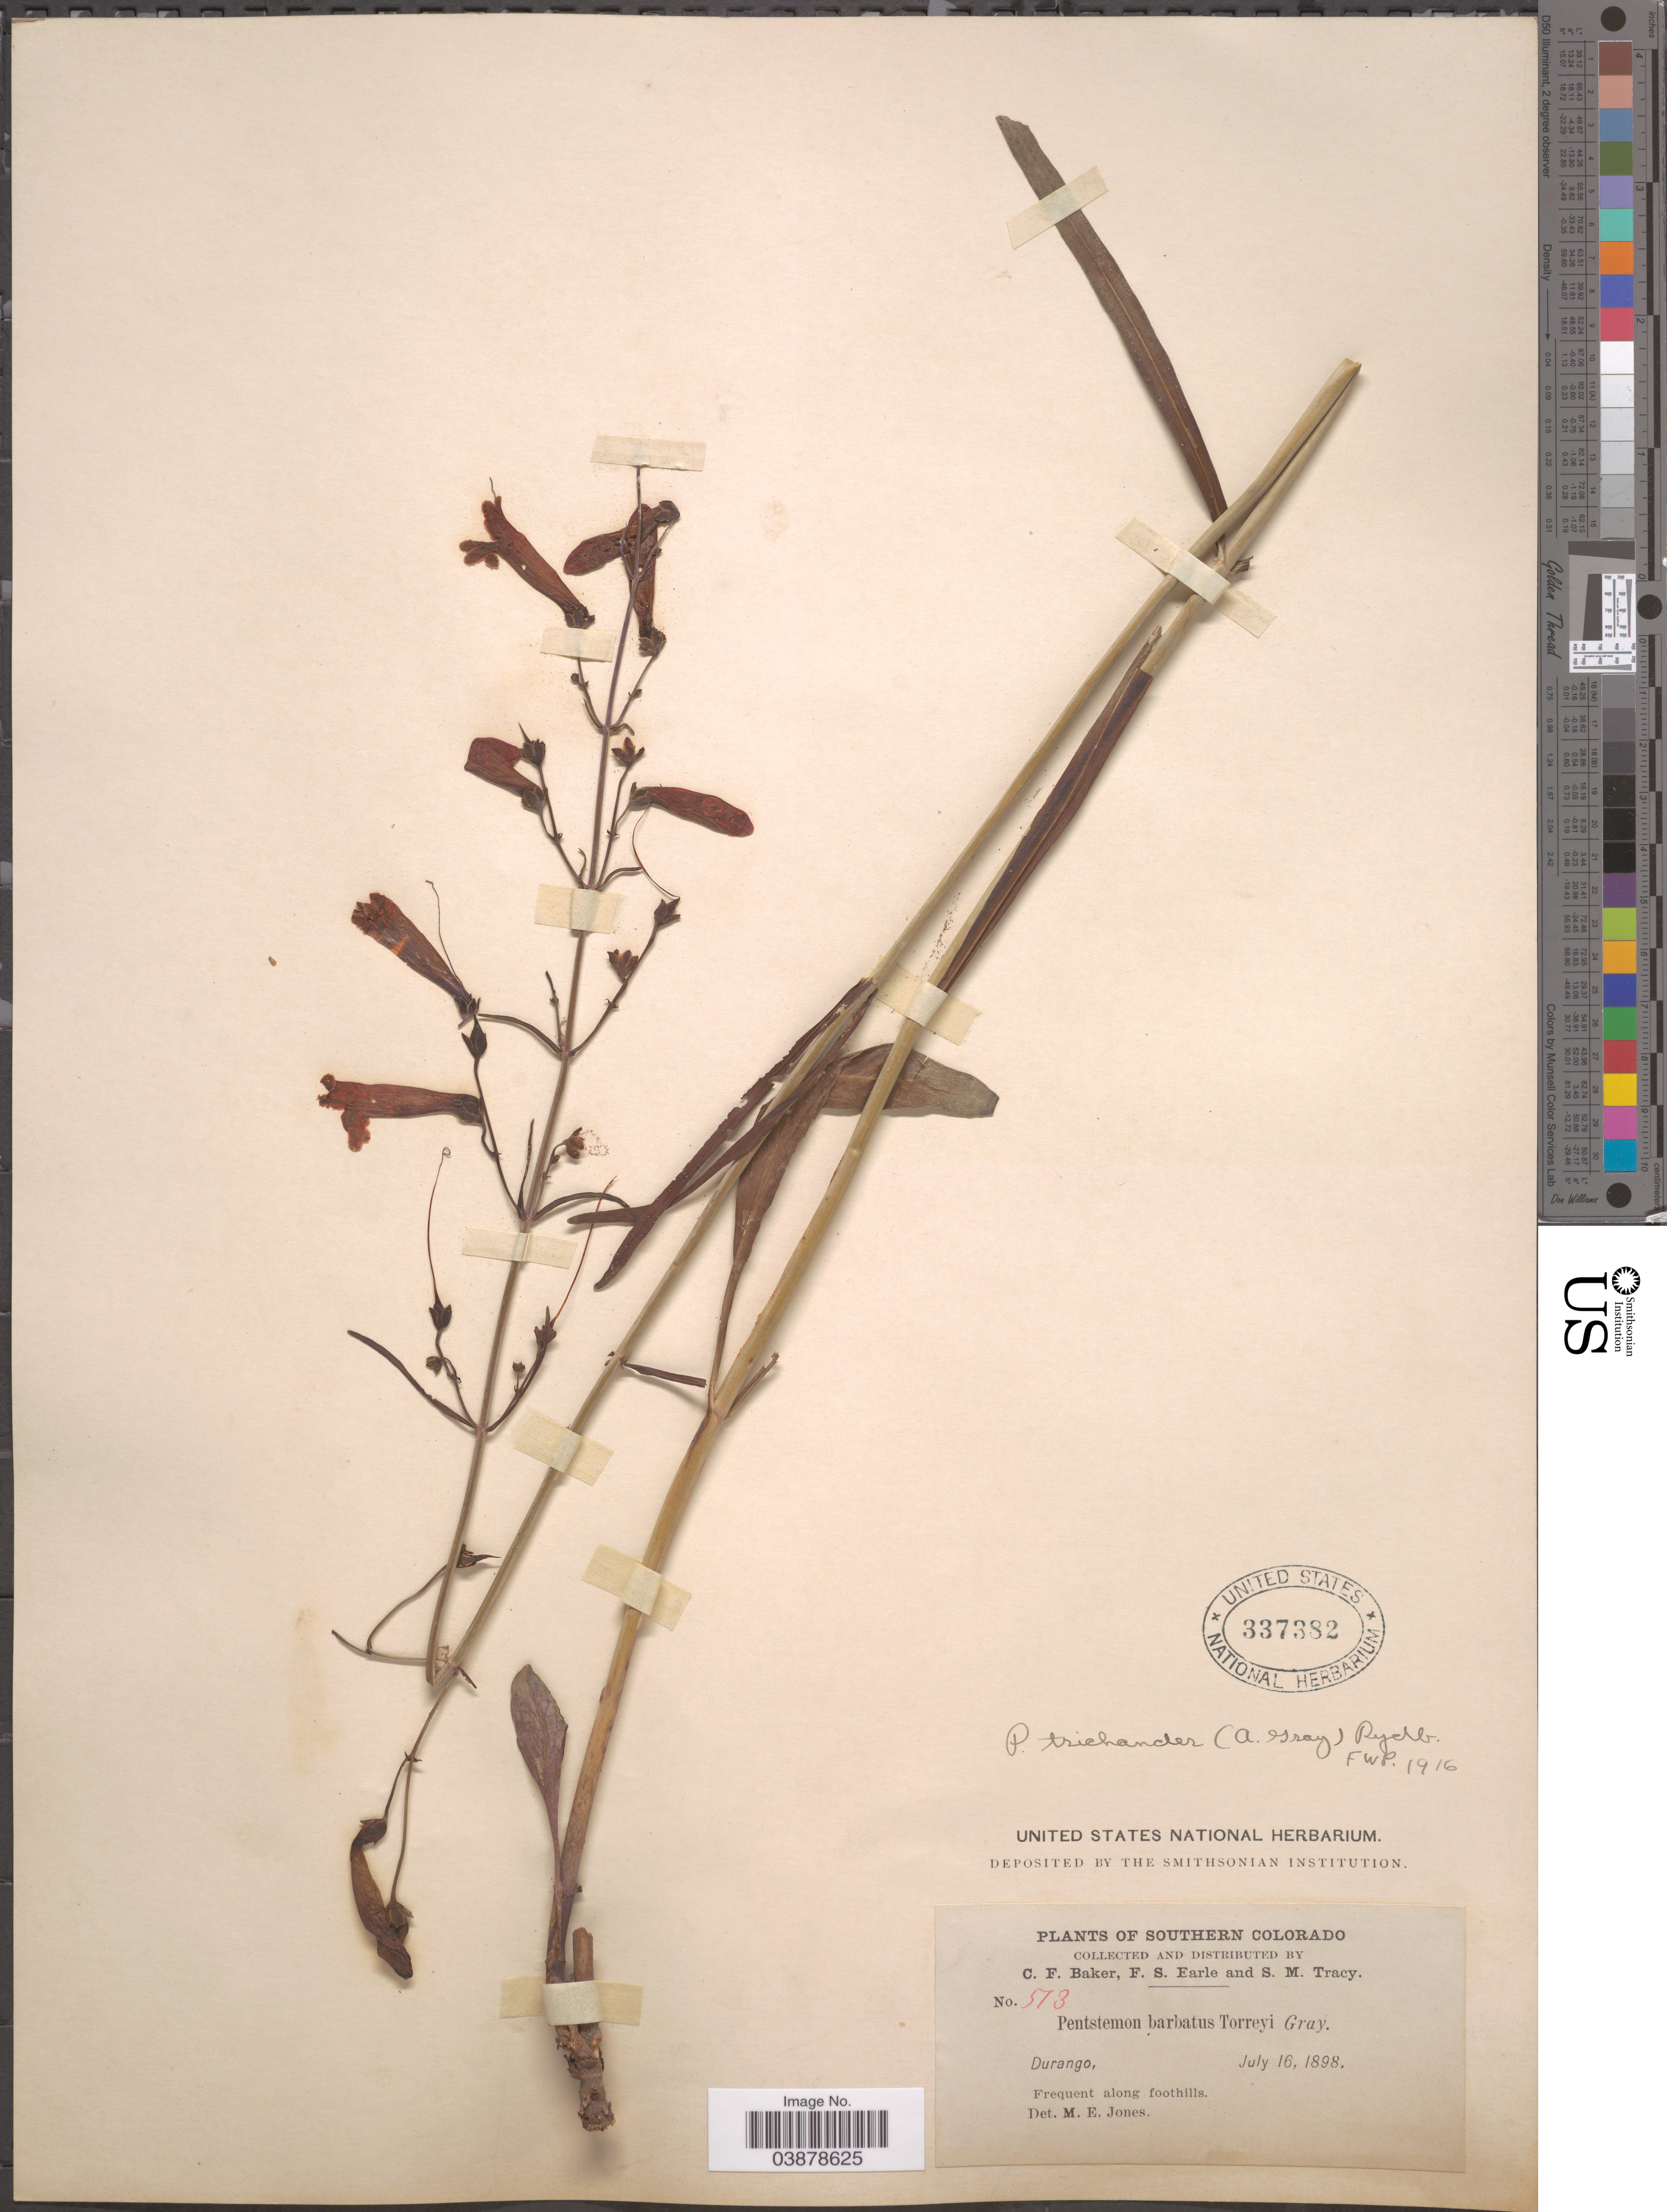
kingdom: Plantae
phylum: Tracheophyta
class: Magnoliopsida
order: Lamiales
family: Plantaginaceae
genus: Penstemon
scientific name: Penstemon trichander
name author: (A. Gray) Rydb.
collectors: C. F. Baker, F. S. Earle & S. M. Tracy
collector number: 513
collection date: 1898-07-16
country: United States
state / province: Colorado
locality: Southern Colorado. Durango. Along foothills.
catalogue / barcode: US 337382